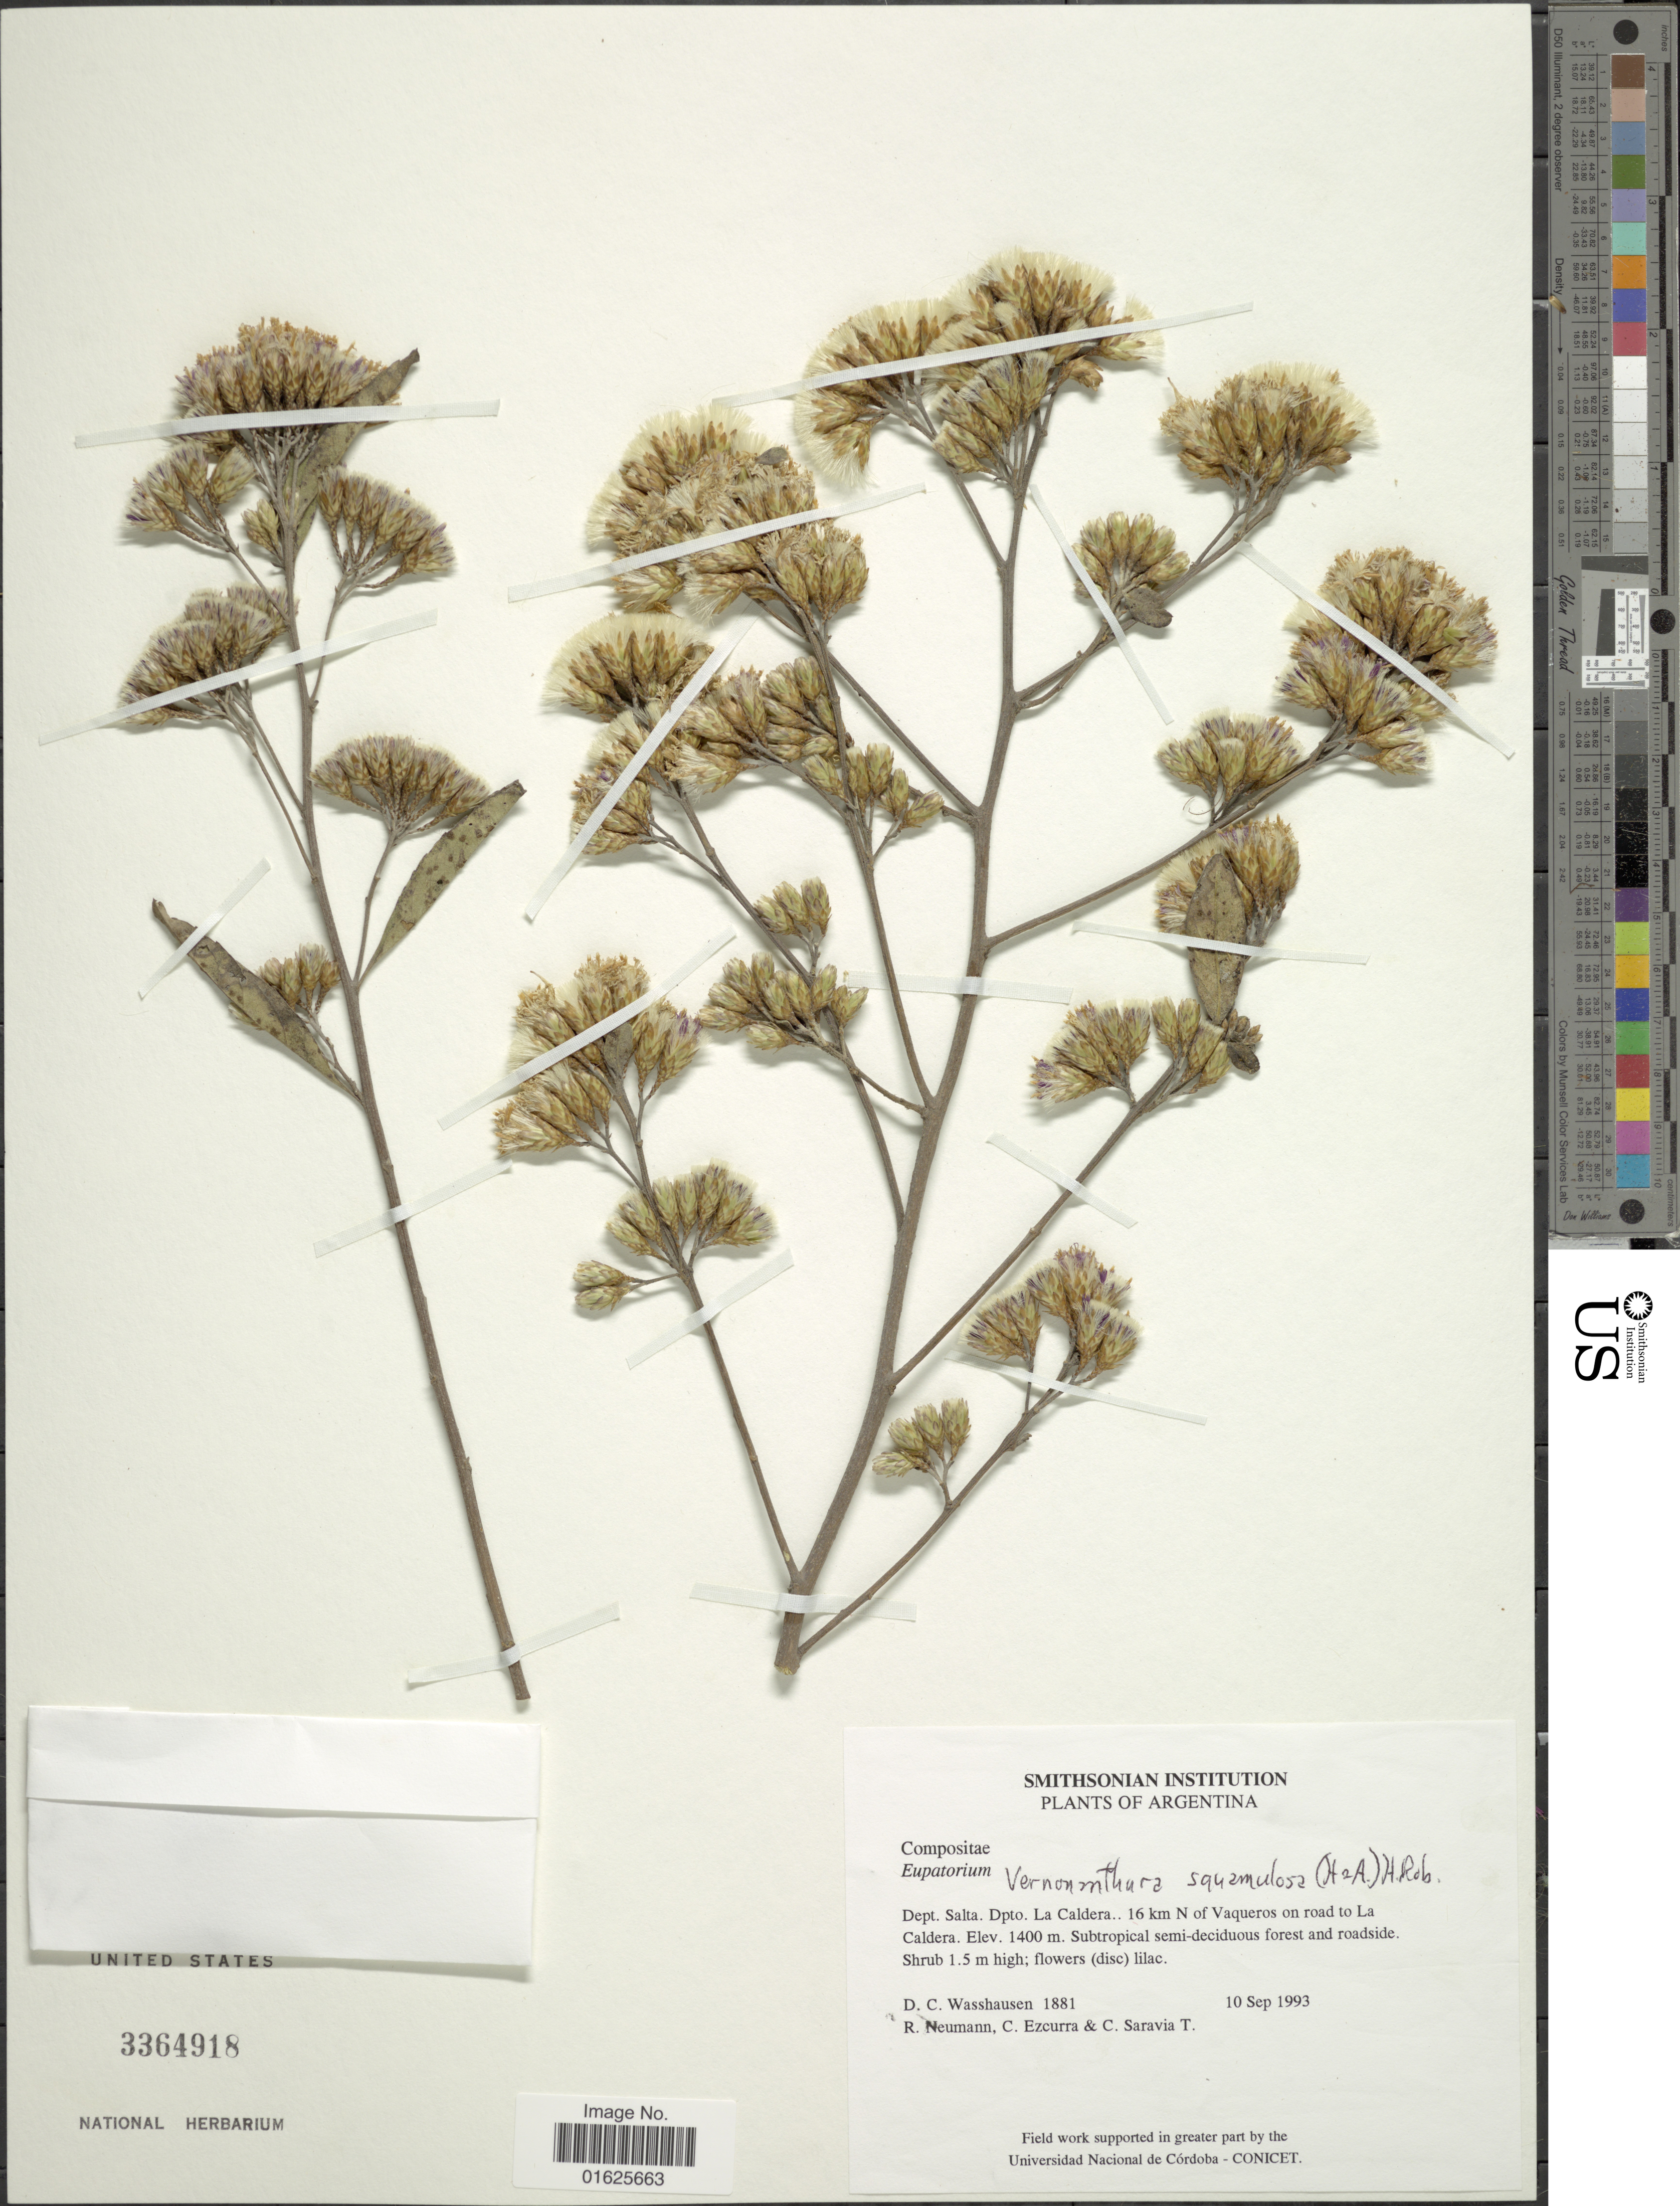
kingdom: Plantae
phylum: Tracheophyta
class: Magnoliopsida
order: Asterales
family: Asteraceae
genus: Vernonanthura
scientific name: Vernonanthura squamulosa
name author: (Hook. & Arn.) H. Rob.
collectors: D. C. Wasshausen, R. Neumann, C. Ezcurra & C. Saravia T.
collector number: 1881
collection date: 1993-09-10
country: Argentina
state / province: Salta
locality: Dept. Salta. Dpto. la caldera.. 16 km N of Vaqueros on road to La Caldera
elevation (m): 1400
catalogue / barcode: US 3364918